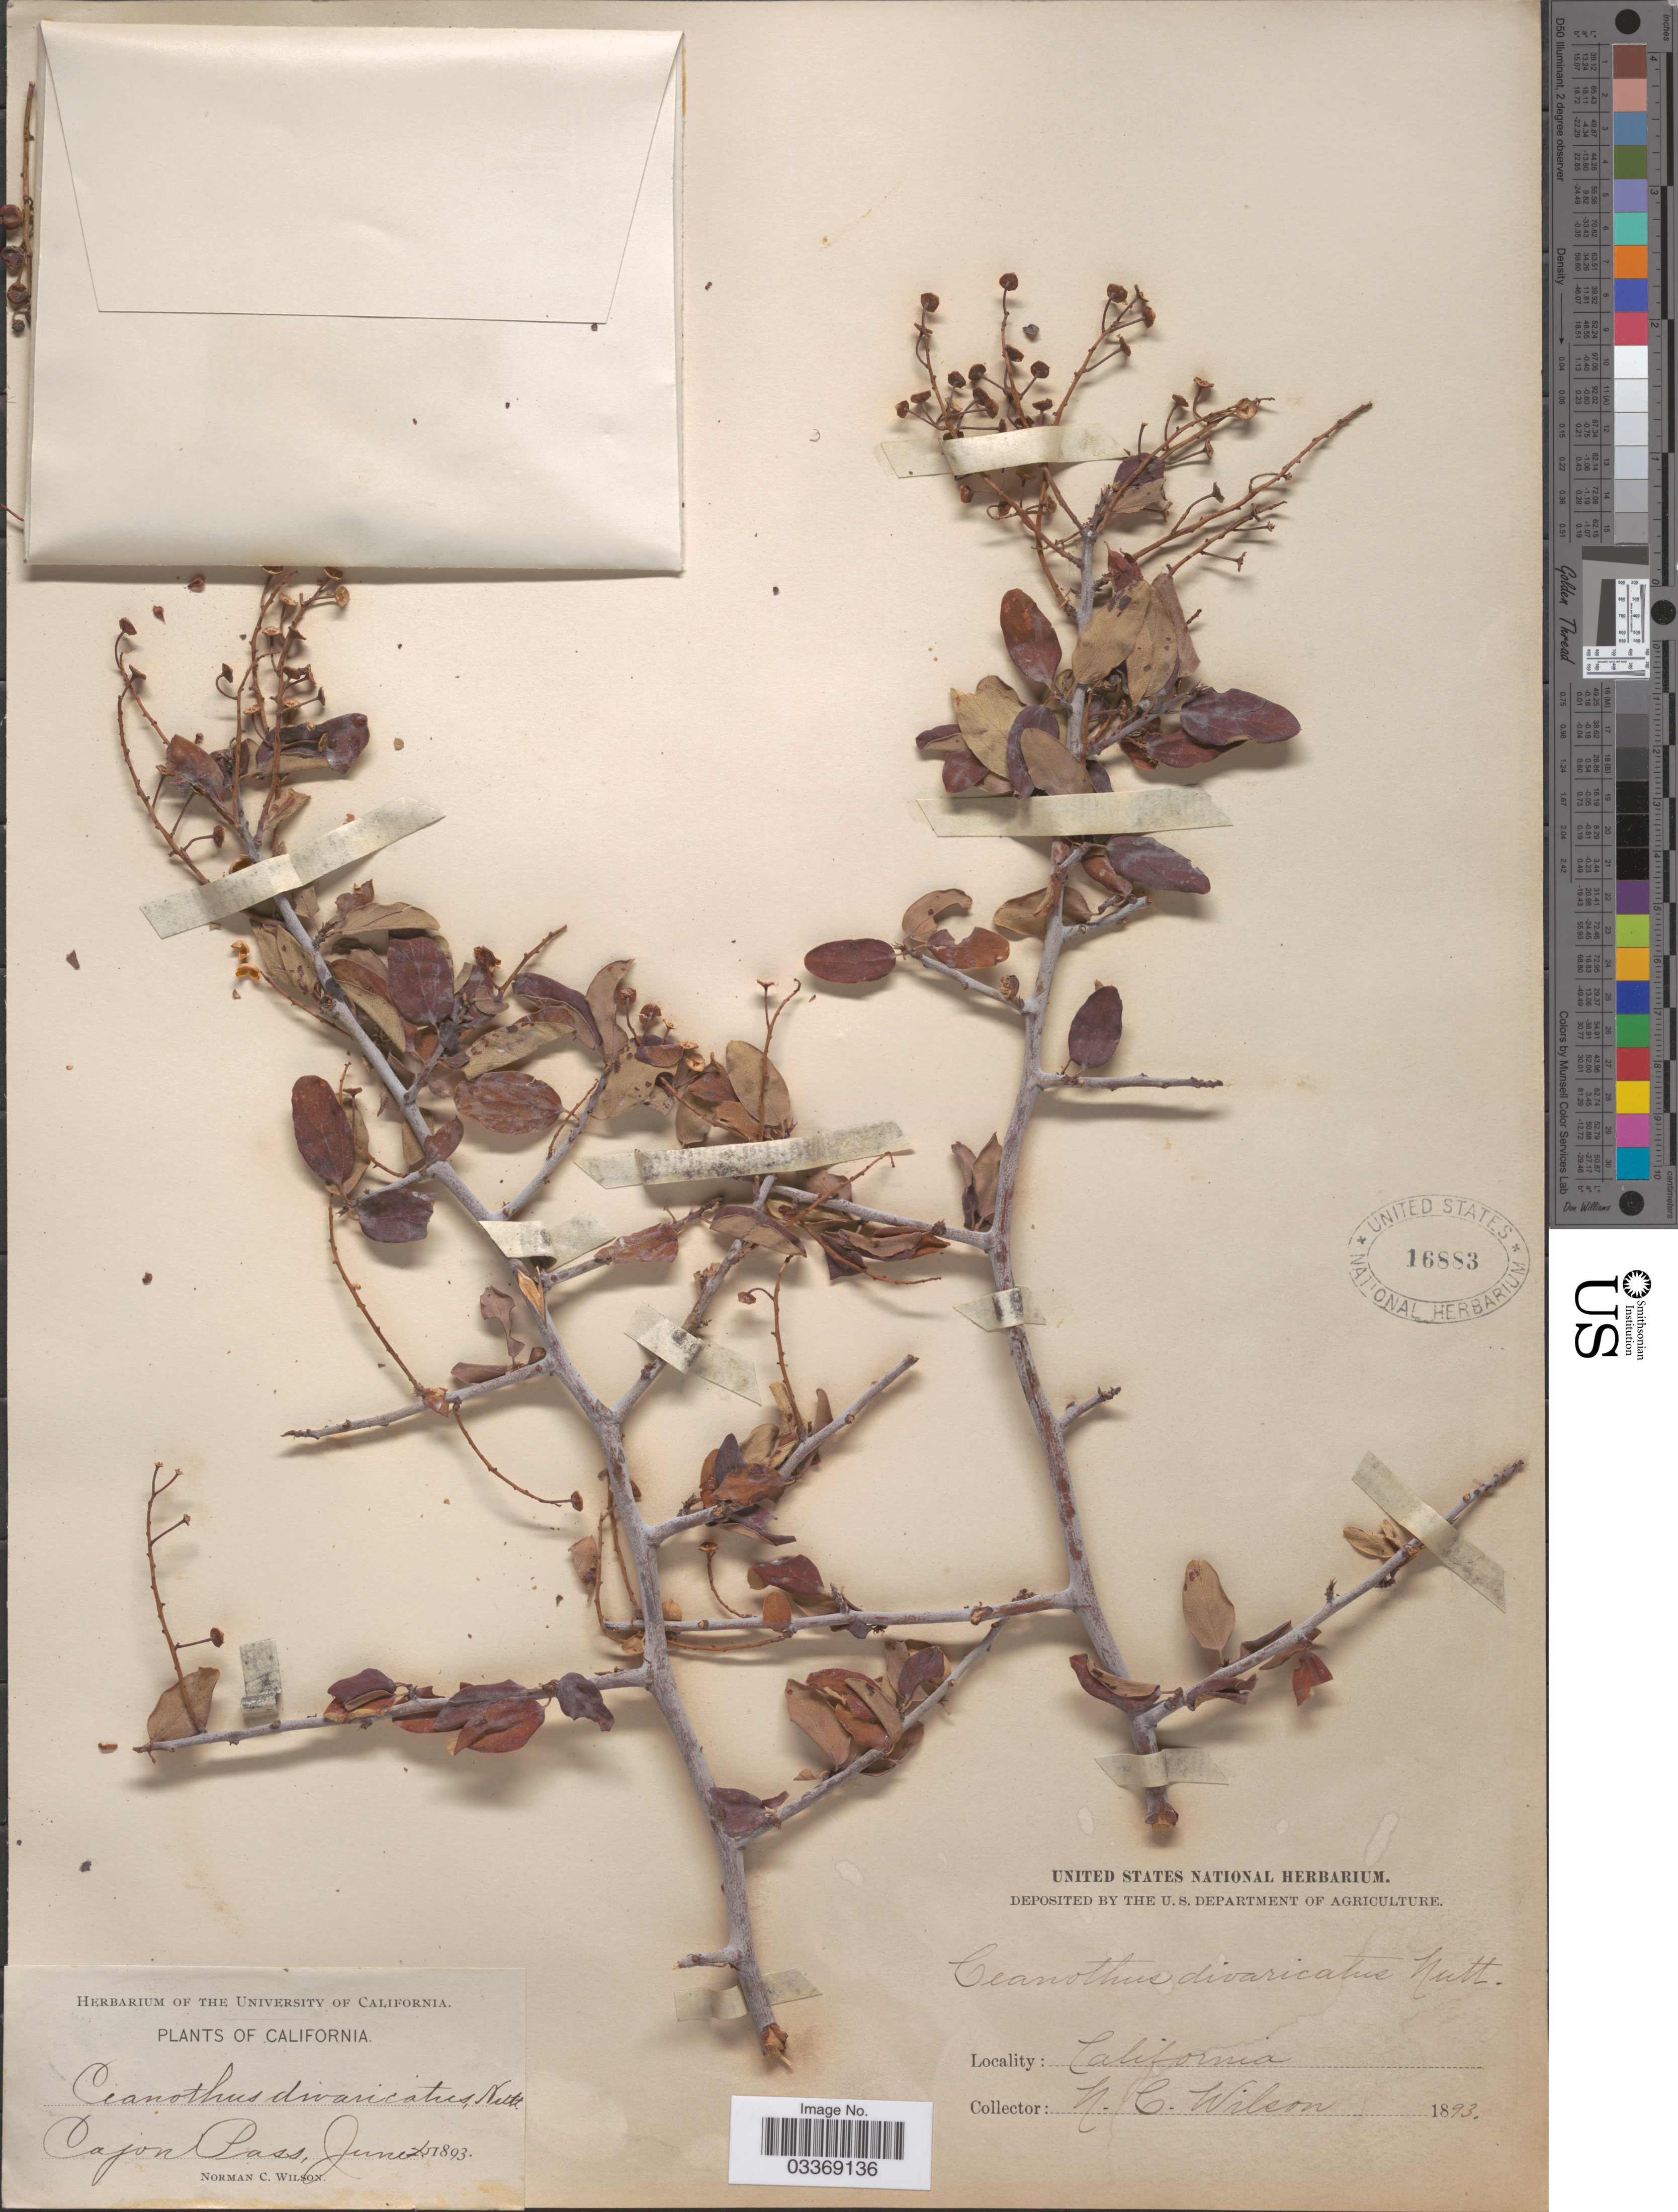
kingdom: Plantae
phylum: Tracheophyta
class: Magnoliopsida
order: Rosales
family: Rhamnaceae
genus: Ceanothus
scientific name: Ceanothus divaricatus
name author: Nutt. ex Torr. & S.F. Gray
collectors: N. C. Wilson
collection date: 1893-06-26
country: United States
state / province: California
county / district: San Bernardino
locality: Cajon Pass.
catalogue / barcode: US 16883